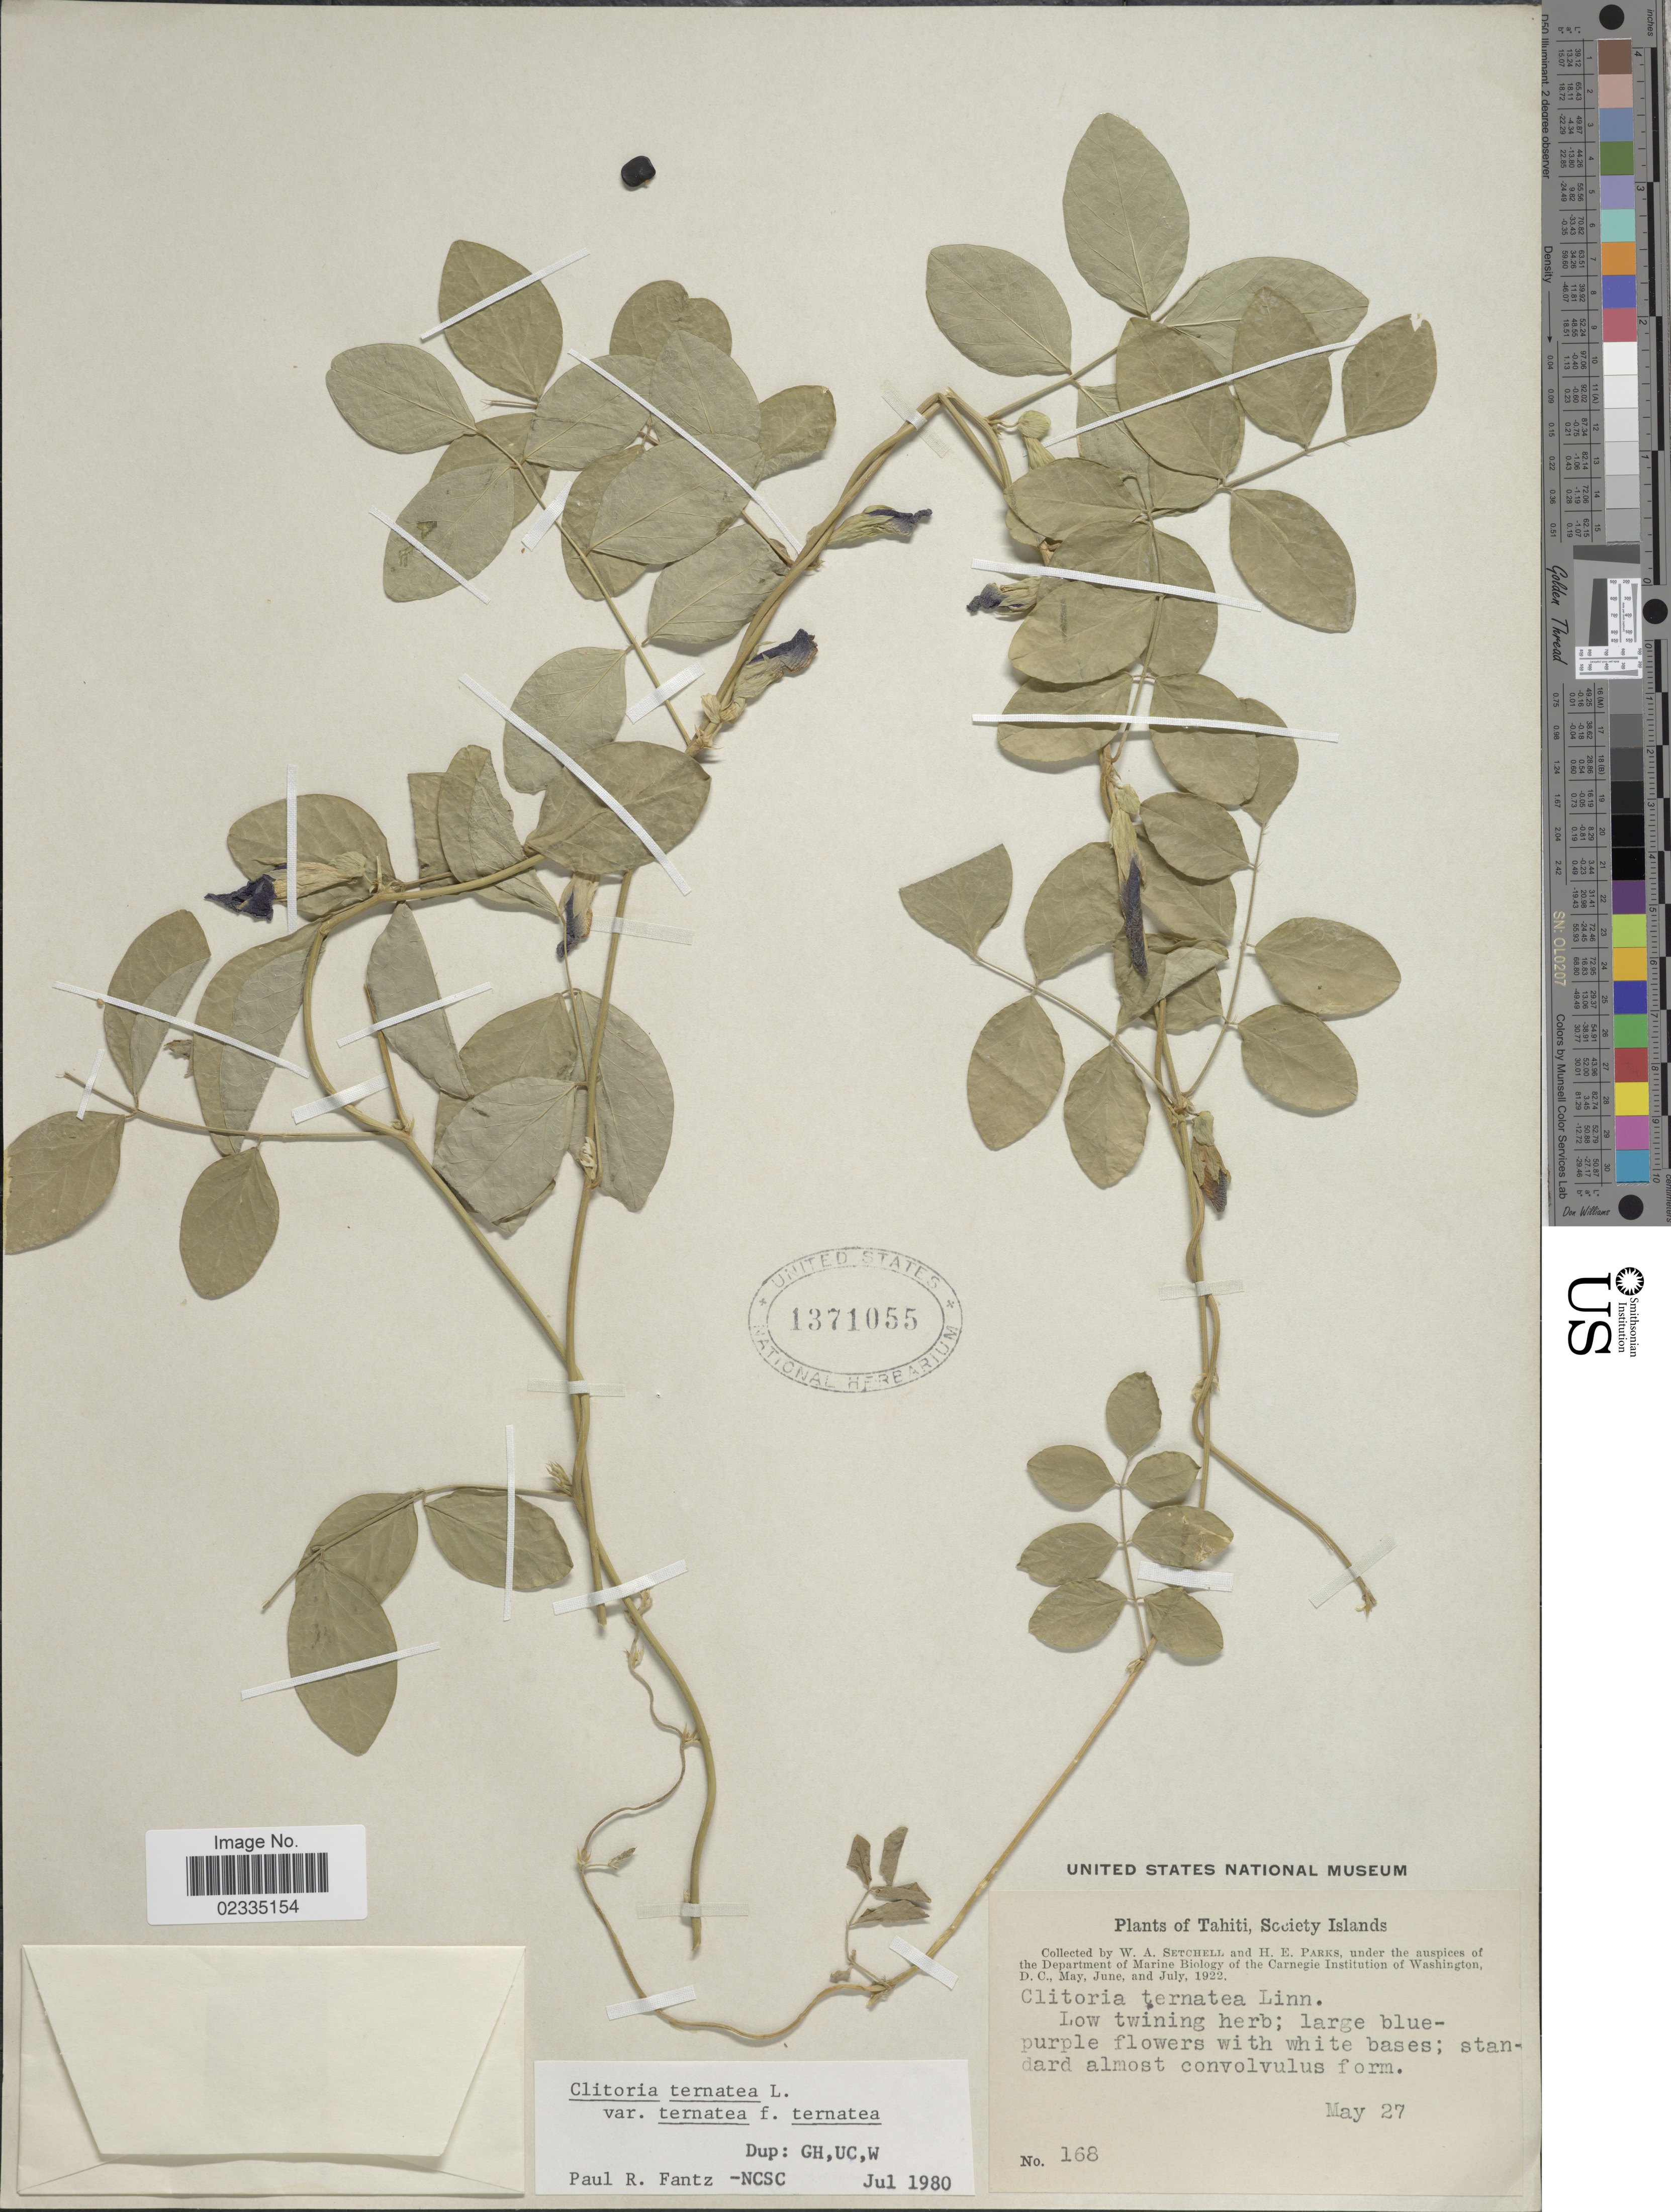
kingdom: Plantae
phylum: Tracheophyta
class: Magnoliopsida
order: Fabales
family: Fabaceae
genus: Clitoria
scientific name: Clitoria ternatea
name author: L.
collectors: W. Setchell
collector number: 168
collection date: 1922-05-27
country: French Polynesia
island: Tahiti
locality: Tahiti, Society Islands,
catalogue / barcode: US 1371055